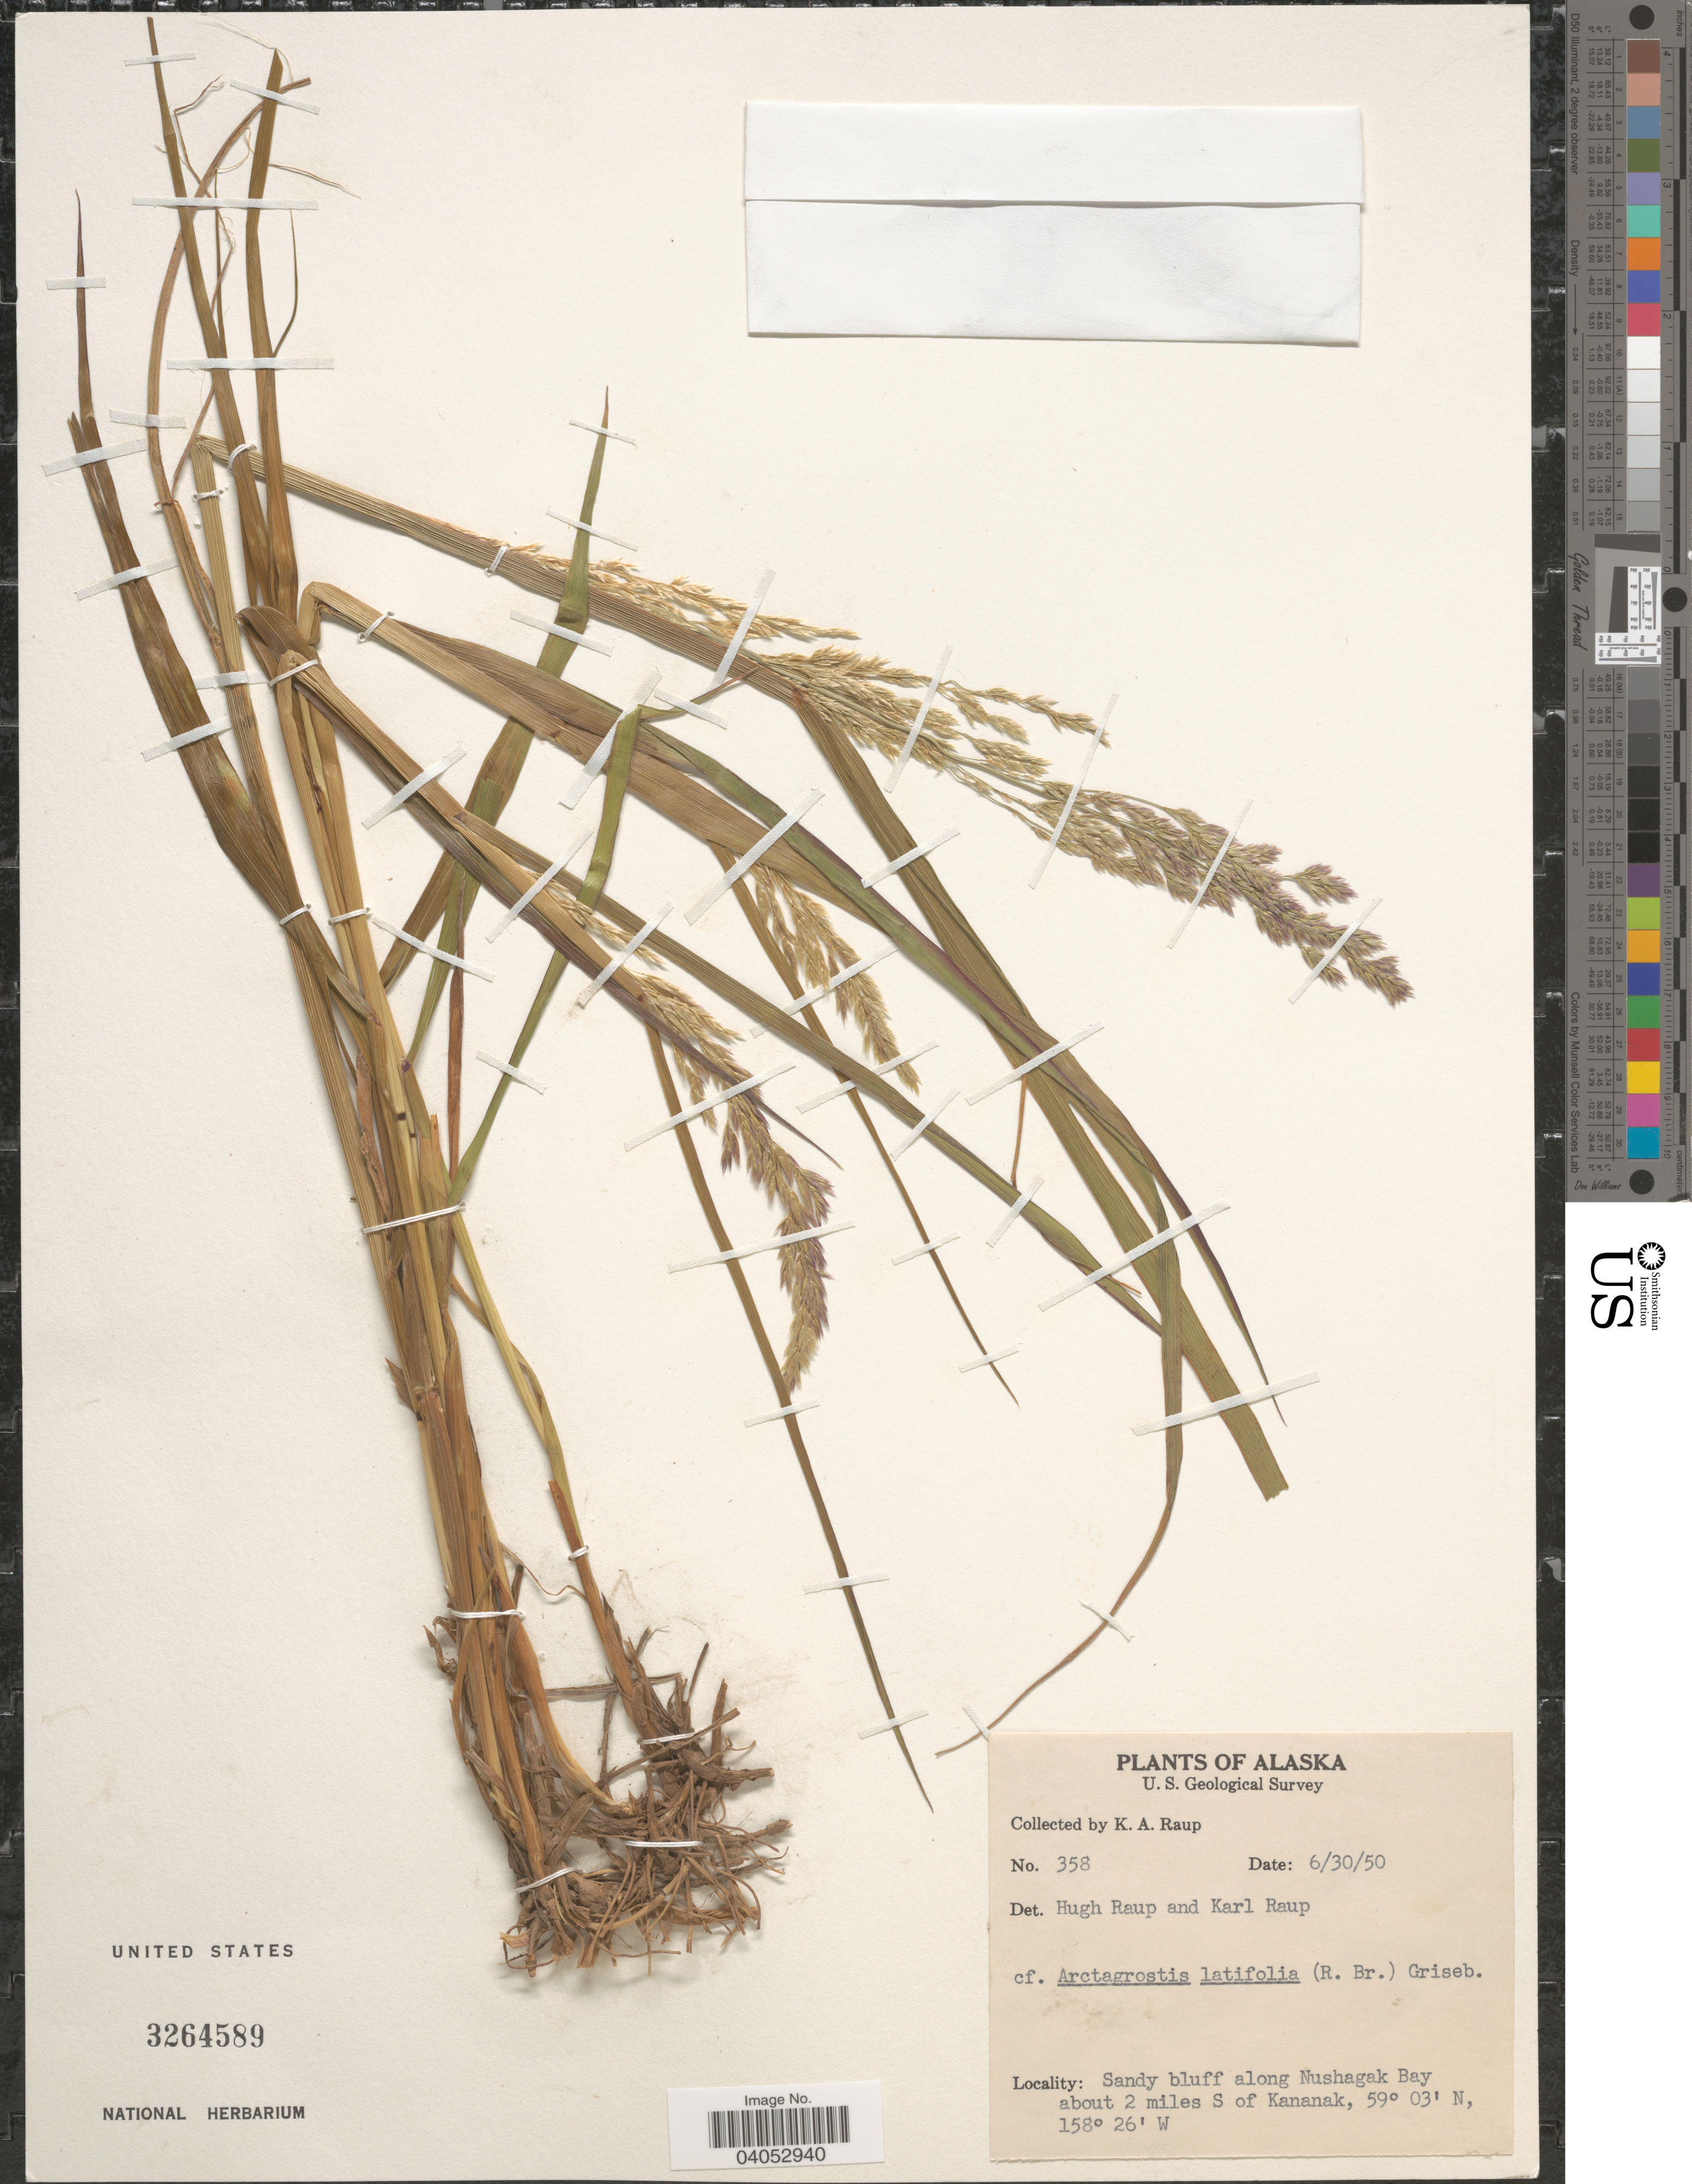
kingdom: Plantae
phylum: Tracheophyta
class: Liliopsida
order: Poales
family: Poaceae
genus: Arctagrostis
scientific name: Arctagrostis latifolia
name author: (R. Br.) Griseb.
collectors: K. Raup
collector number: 358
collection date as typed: Transcribed d/m/y: 30/6/50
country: United States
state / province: Alaska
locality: Sandy bluff along Nushagak Bay about2 miles S of Kananak.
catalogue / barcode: US 3264589